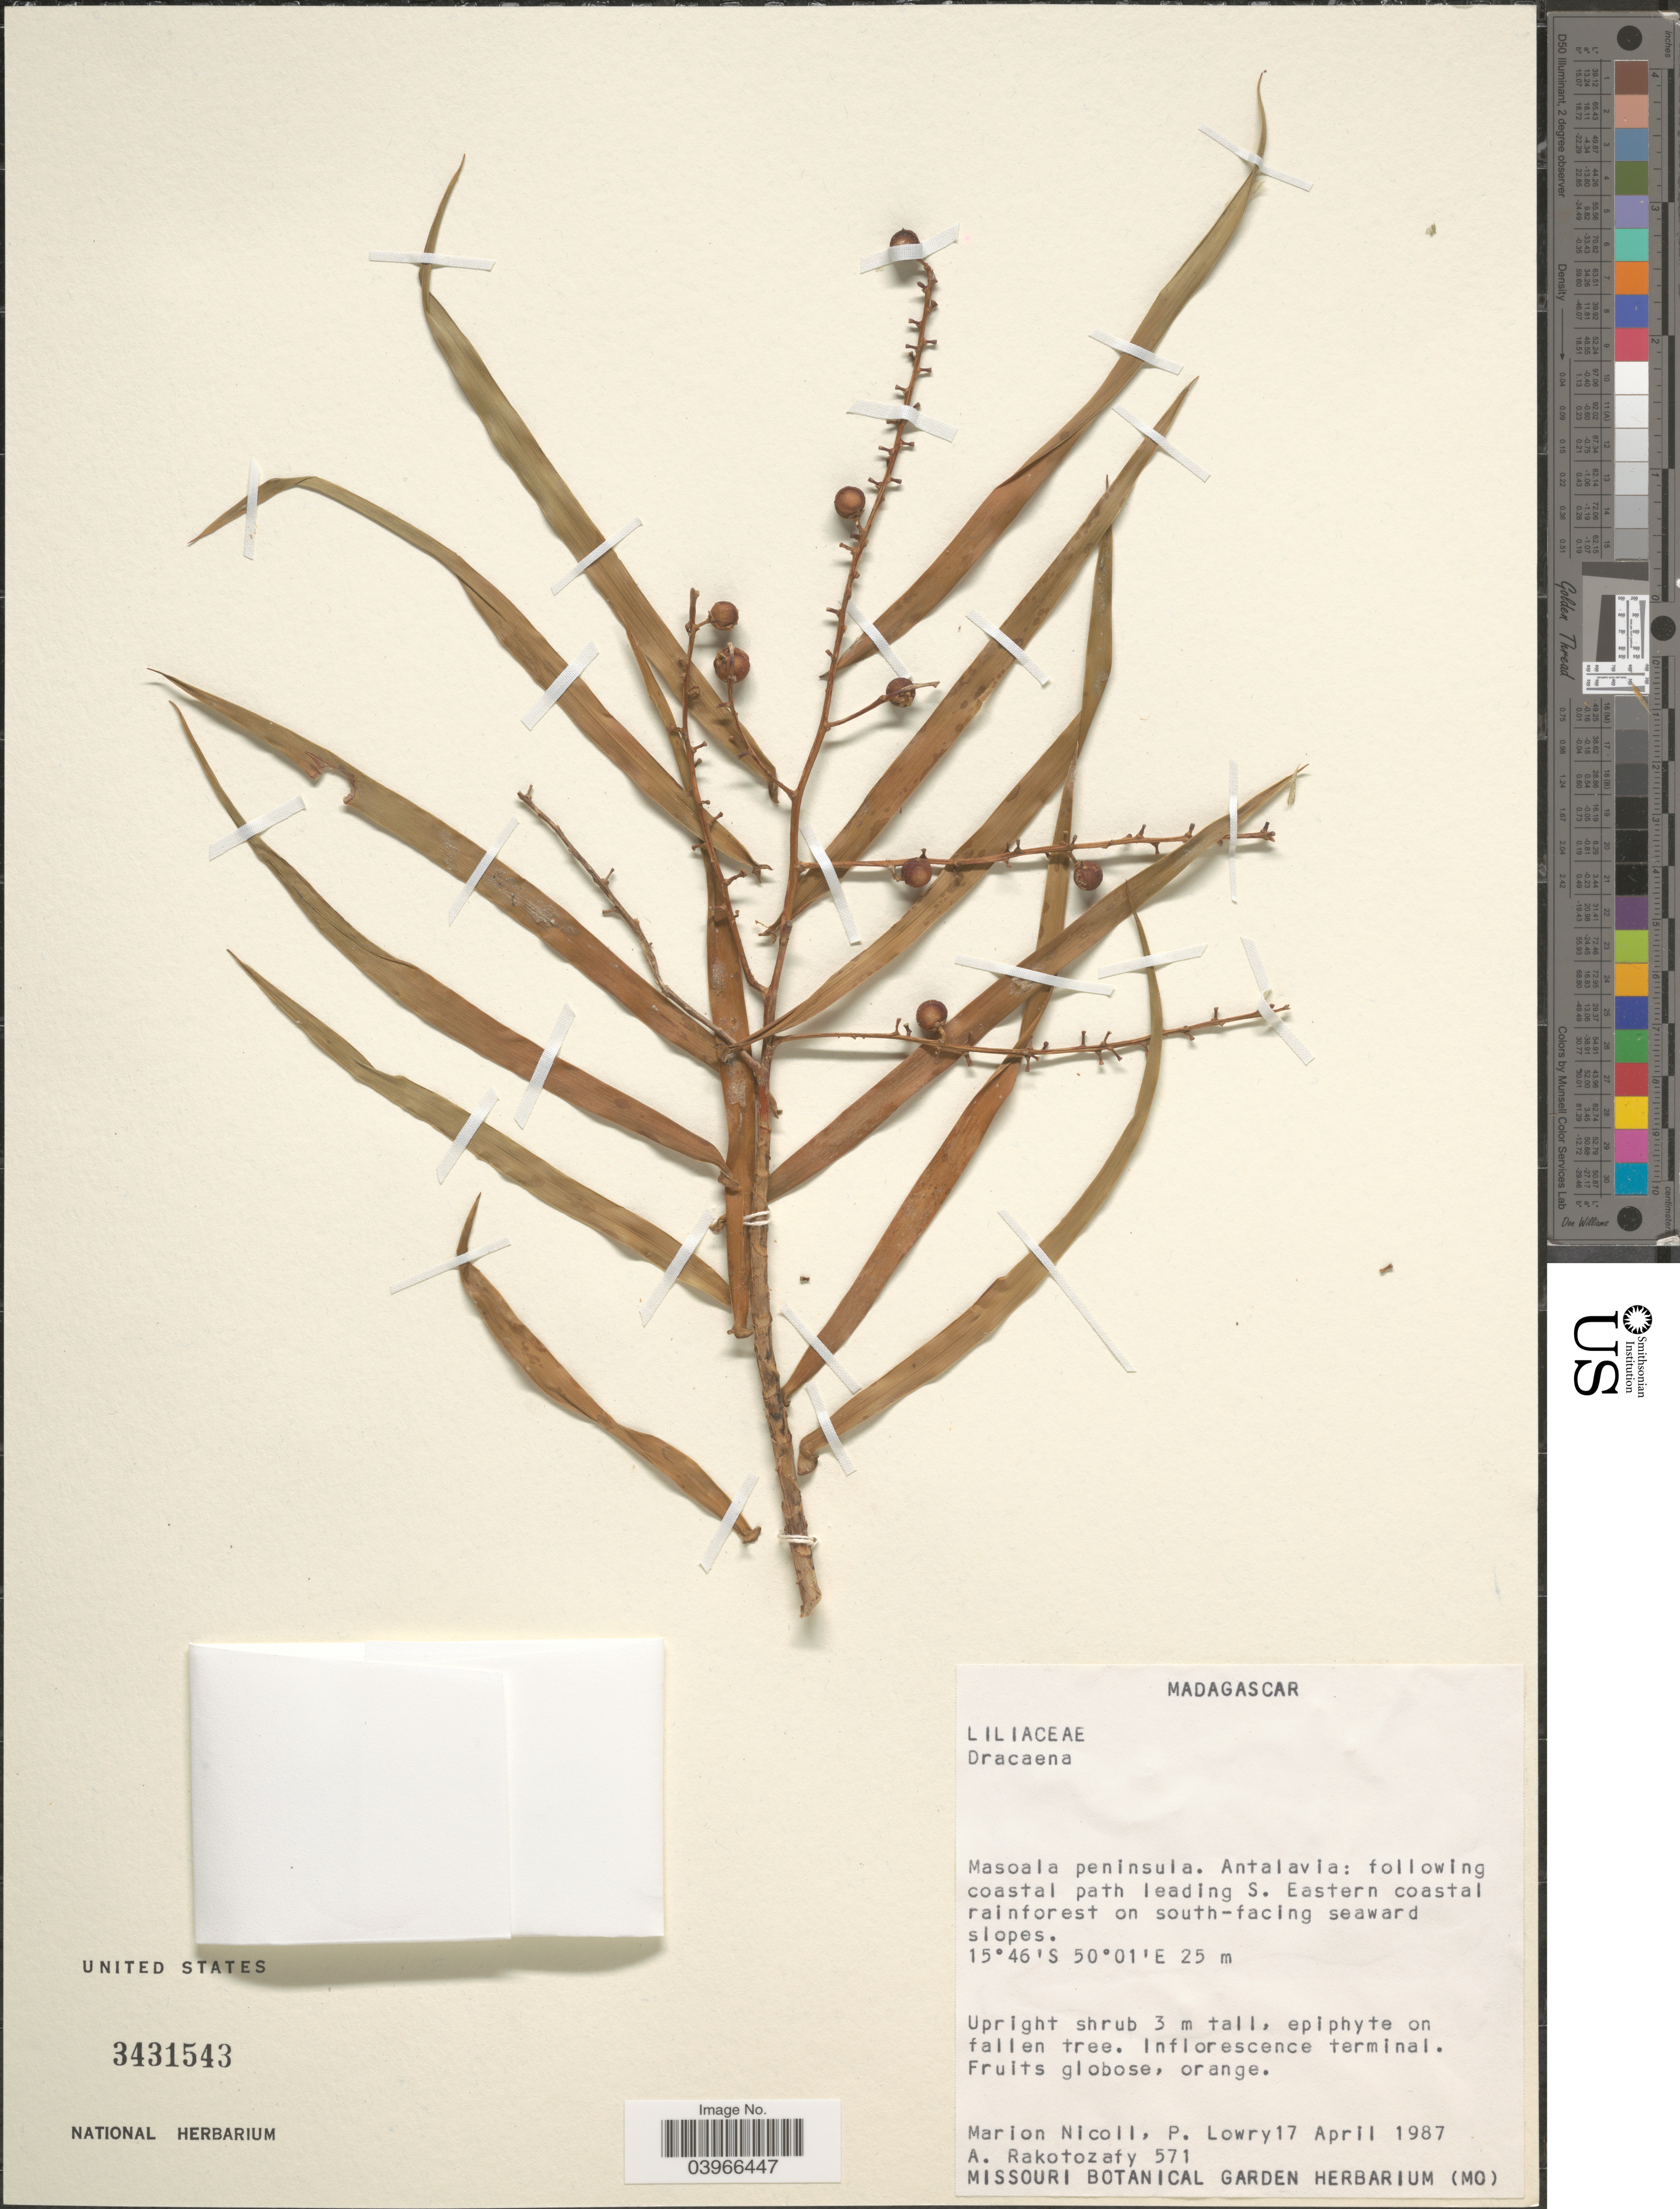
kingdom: Plantae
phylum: Tracheophyta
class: Liliopsida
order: Asparagales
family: Asparagaceae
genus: Dracaena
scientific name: Dracaena sp.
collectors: M. F. Nicoll, P. Lowry & A. Rakotozafy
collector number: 571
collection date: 1987-04-17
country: Madagascar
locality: Masoala peninsula. Antalacia: following coastal path leading S. Eastern coastal rainforest on south-facing seaward slopes.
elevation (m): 25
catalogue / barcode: US 3431543